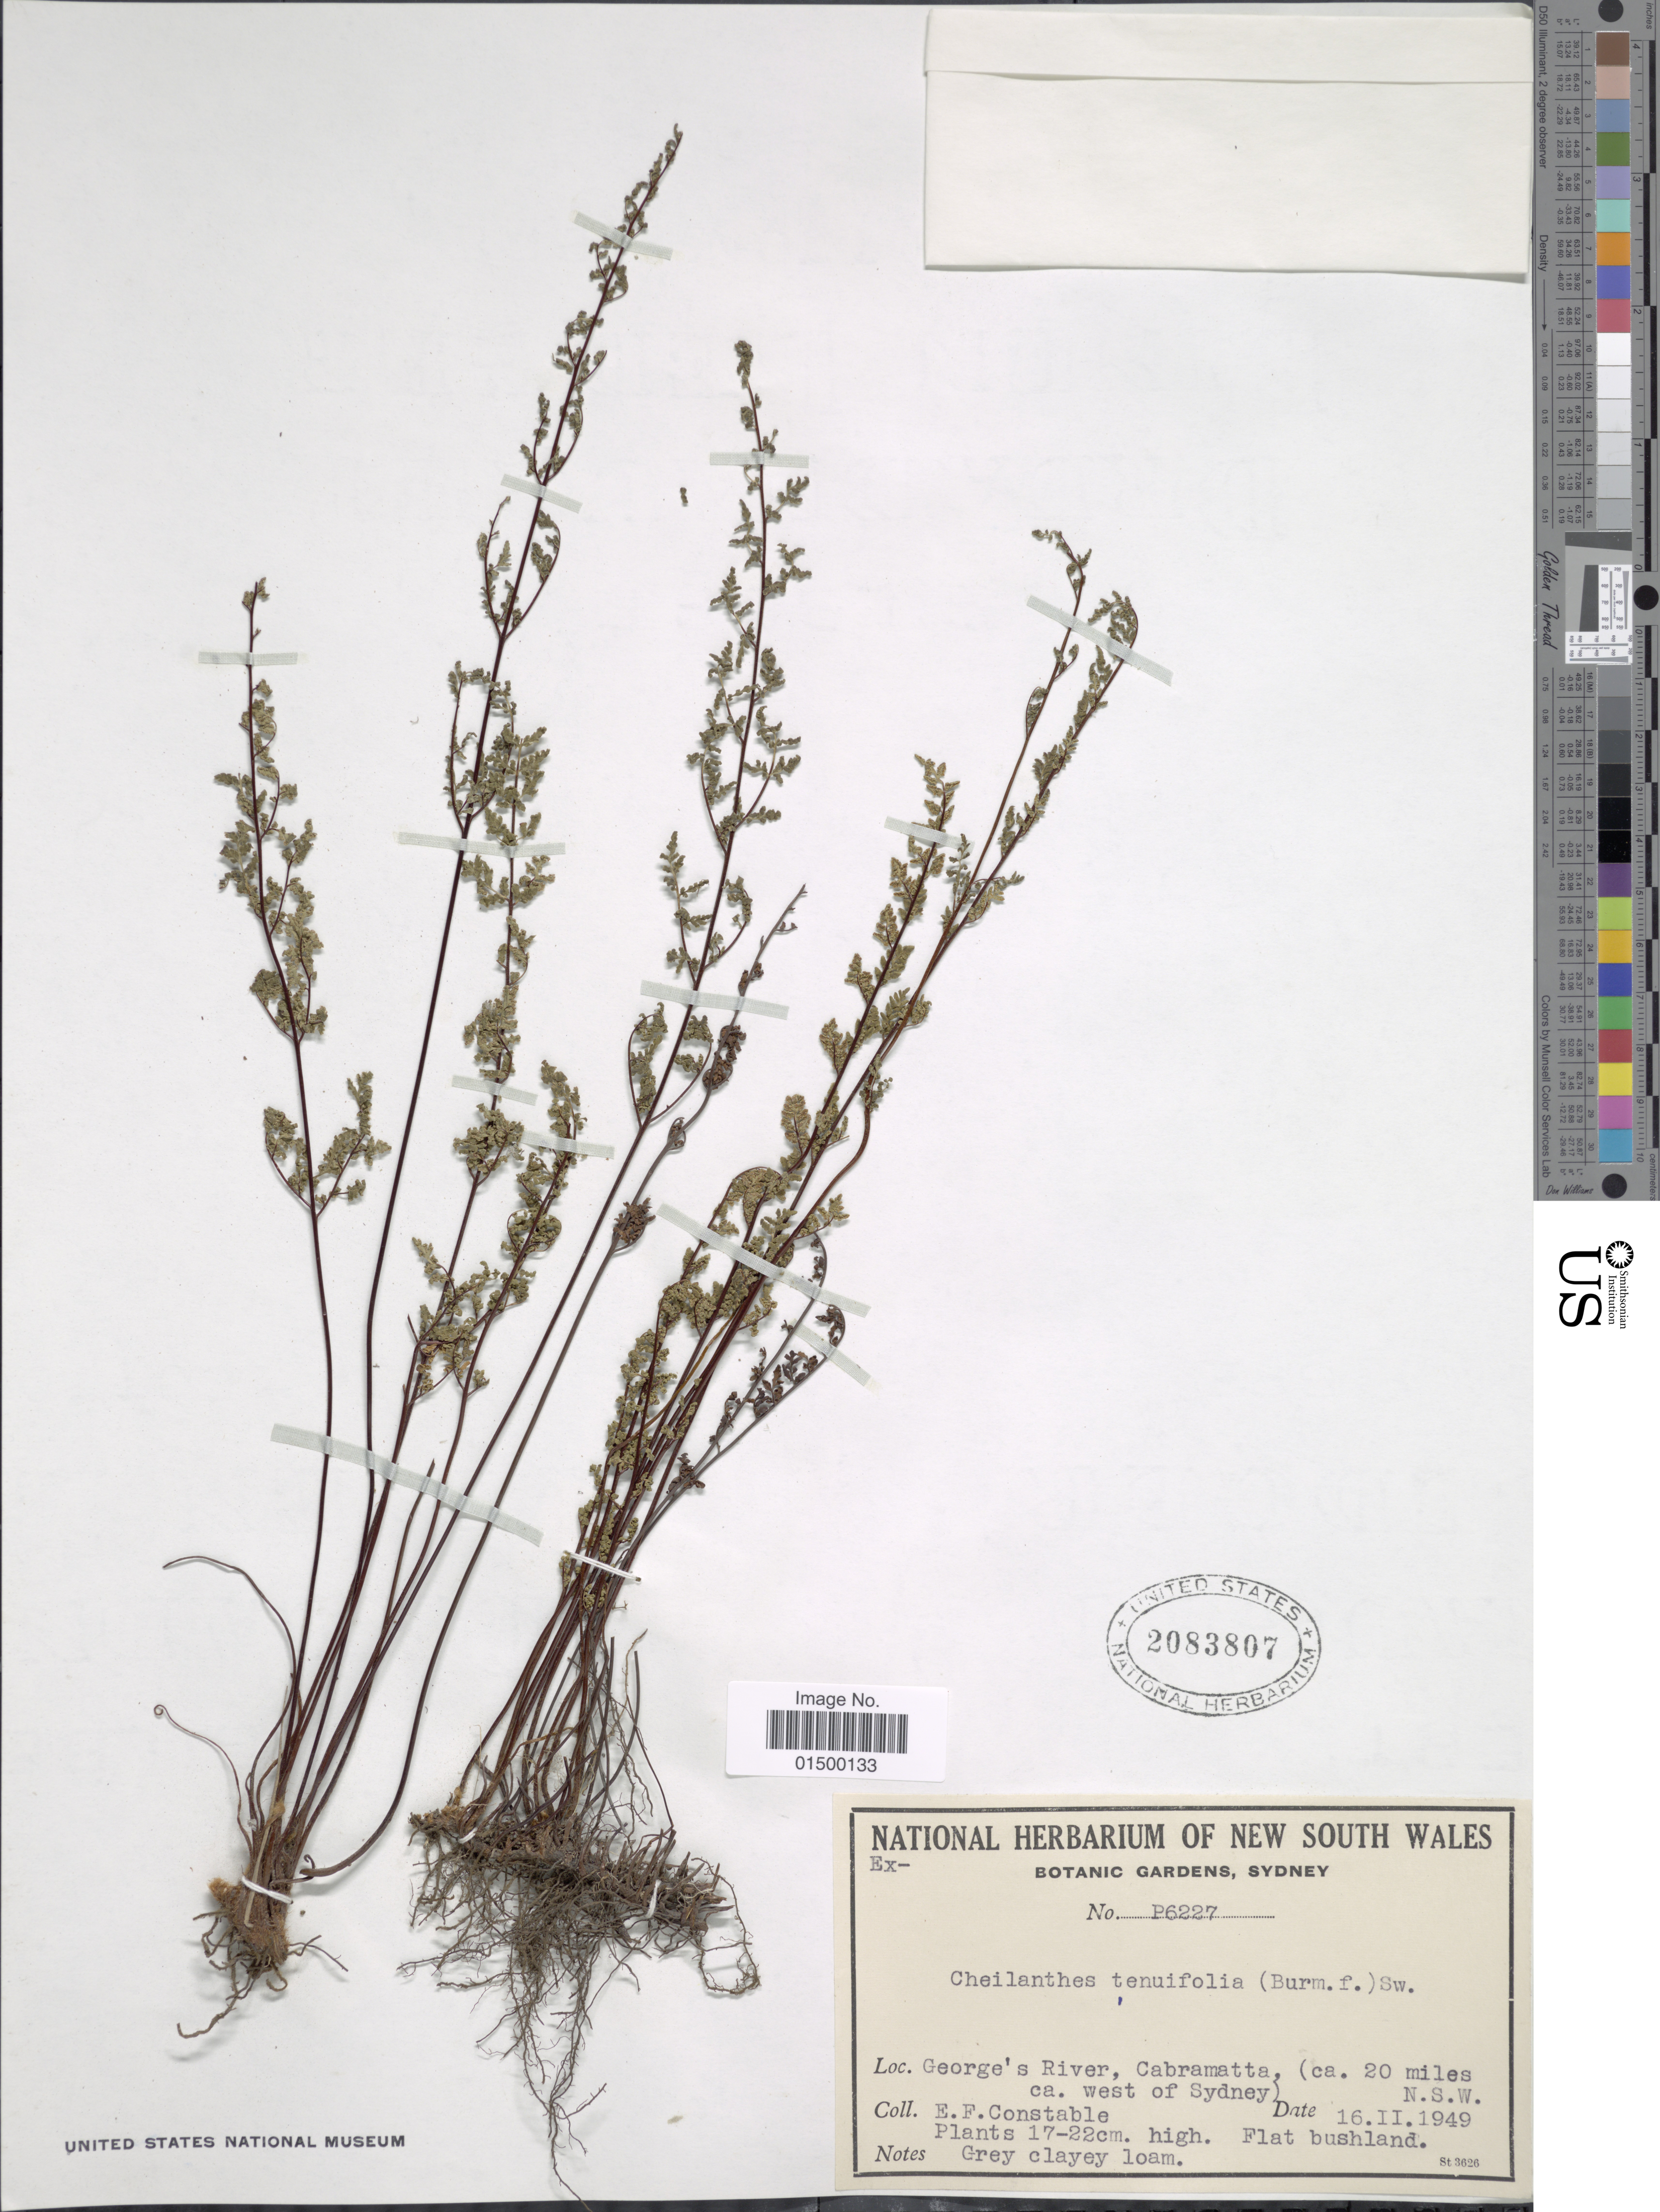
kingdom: Plantae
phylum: Tracheophyta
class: Polypodiopsida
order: Polypodiales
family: Pteridaceae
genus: Cheilanthes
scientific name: Cheilanthes sieberi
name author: Kunze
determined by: Sosa, Karla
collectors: E. F. Constable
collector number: P6227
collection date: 1949-11-16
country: Australia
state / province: New South Wales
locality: George's River, Cambramatta, (ca. 20 miles ca. west of Sydney)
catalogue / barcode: US 2083807